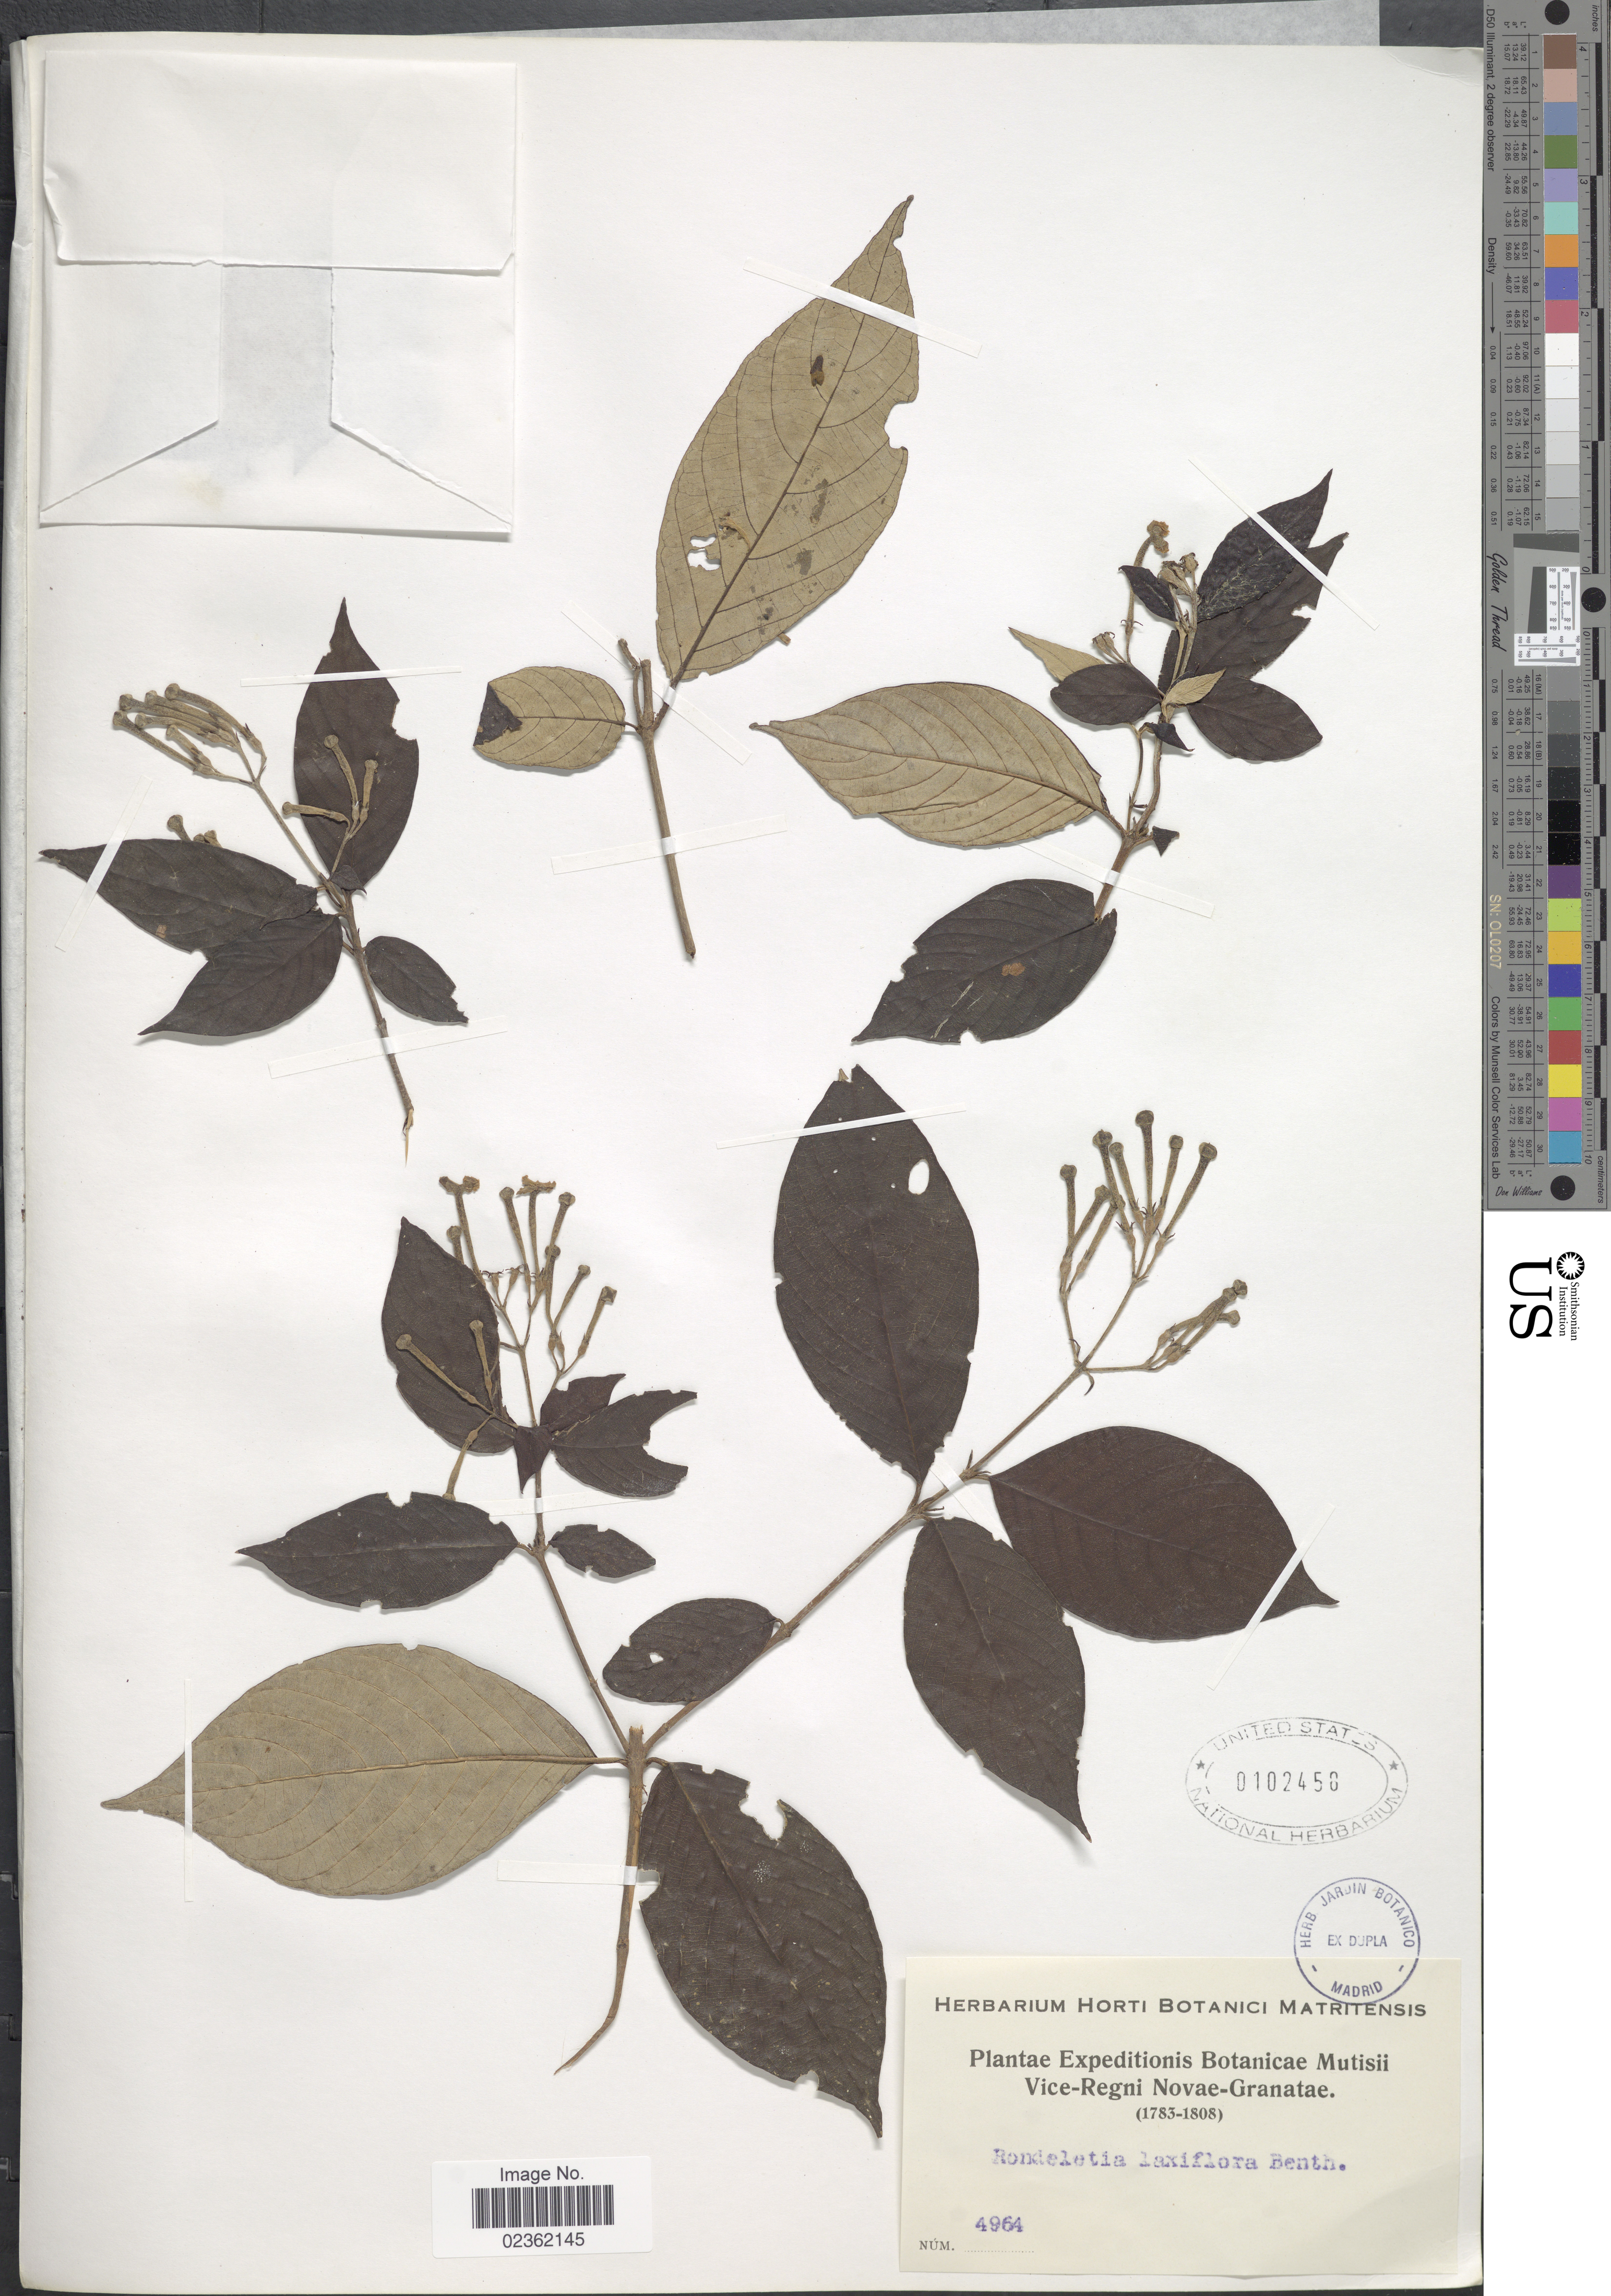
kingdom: Plantae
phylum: Tracheophyta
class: Magnoliopsida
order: Gentianales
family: Rubiaceae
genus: Rondeletia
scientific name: Rondeletia laniflora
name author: Benth.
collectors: ex herb. Horti Botanici Matritensis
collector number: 4964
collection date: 1783/1808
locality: Vice-Regni Novae-Granatae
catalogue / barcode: US 102450